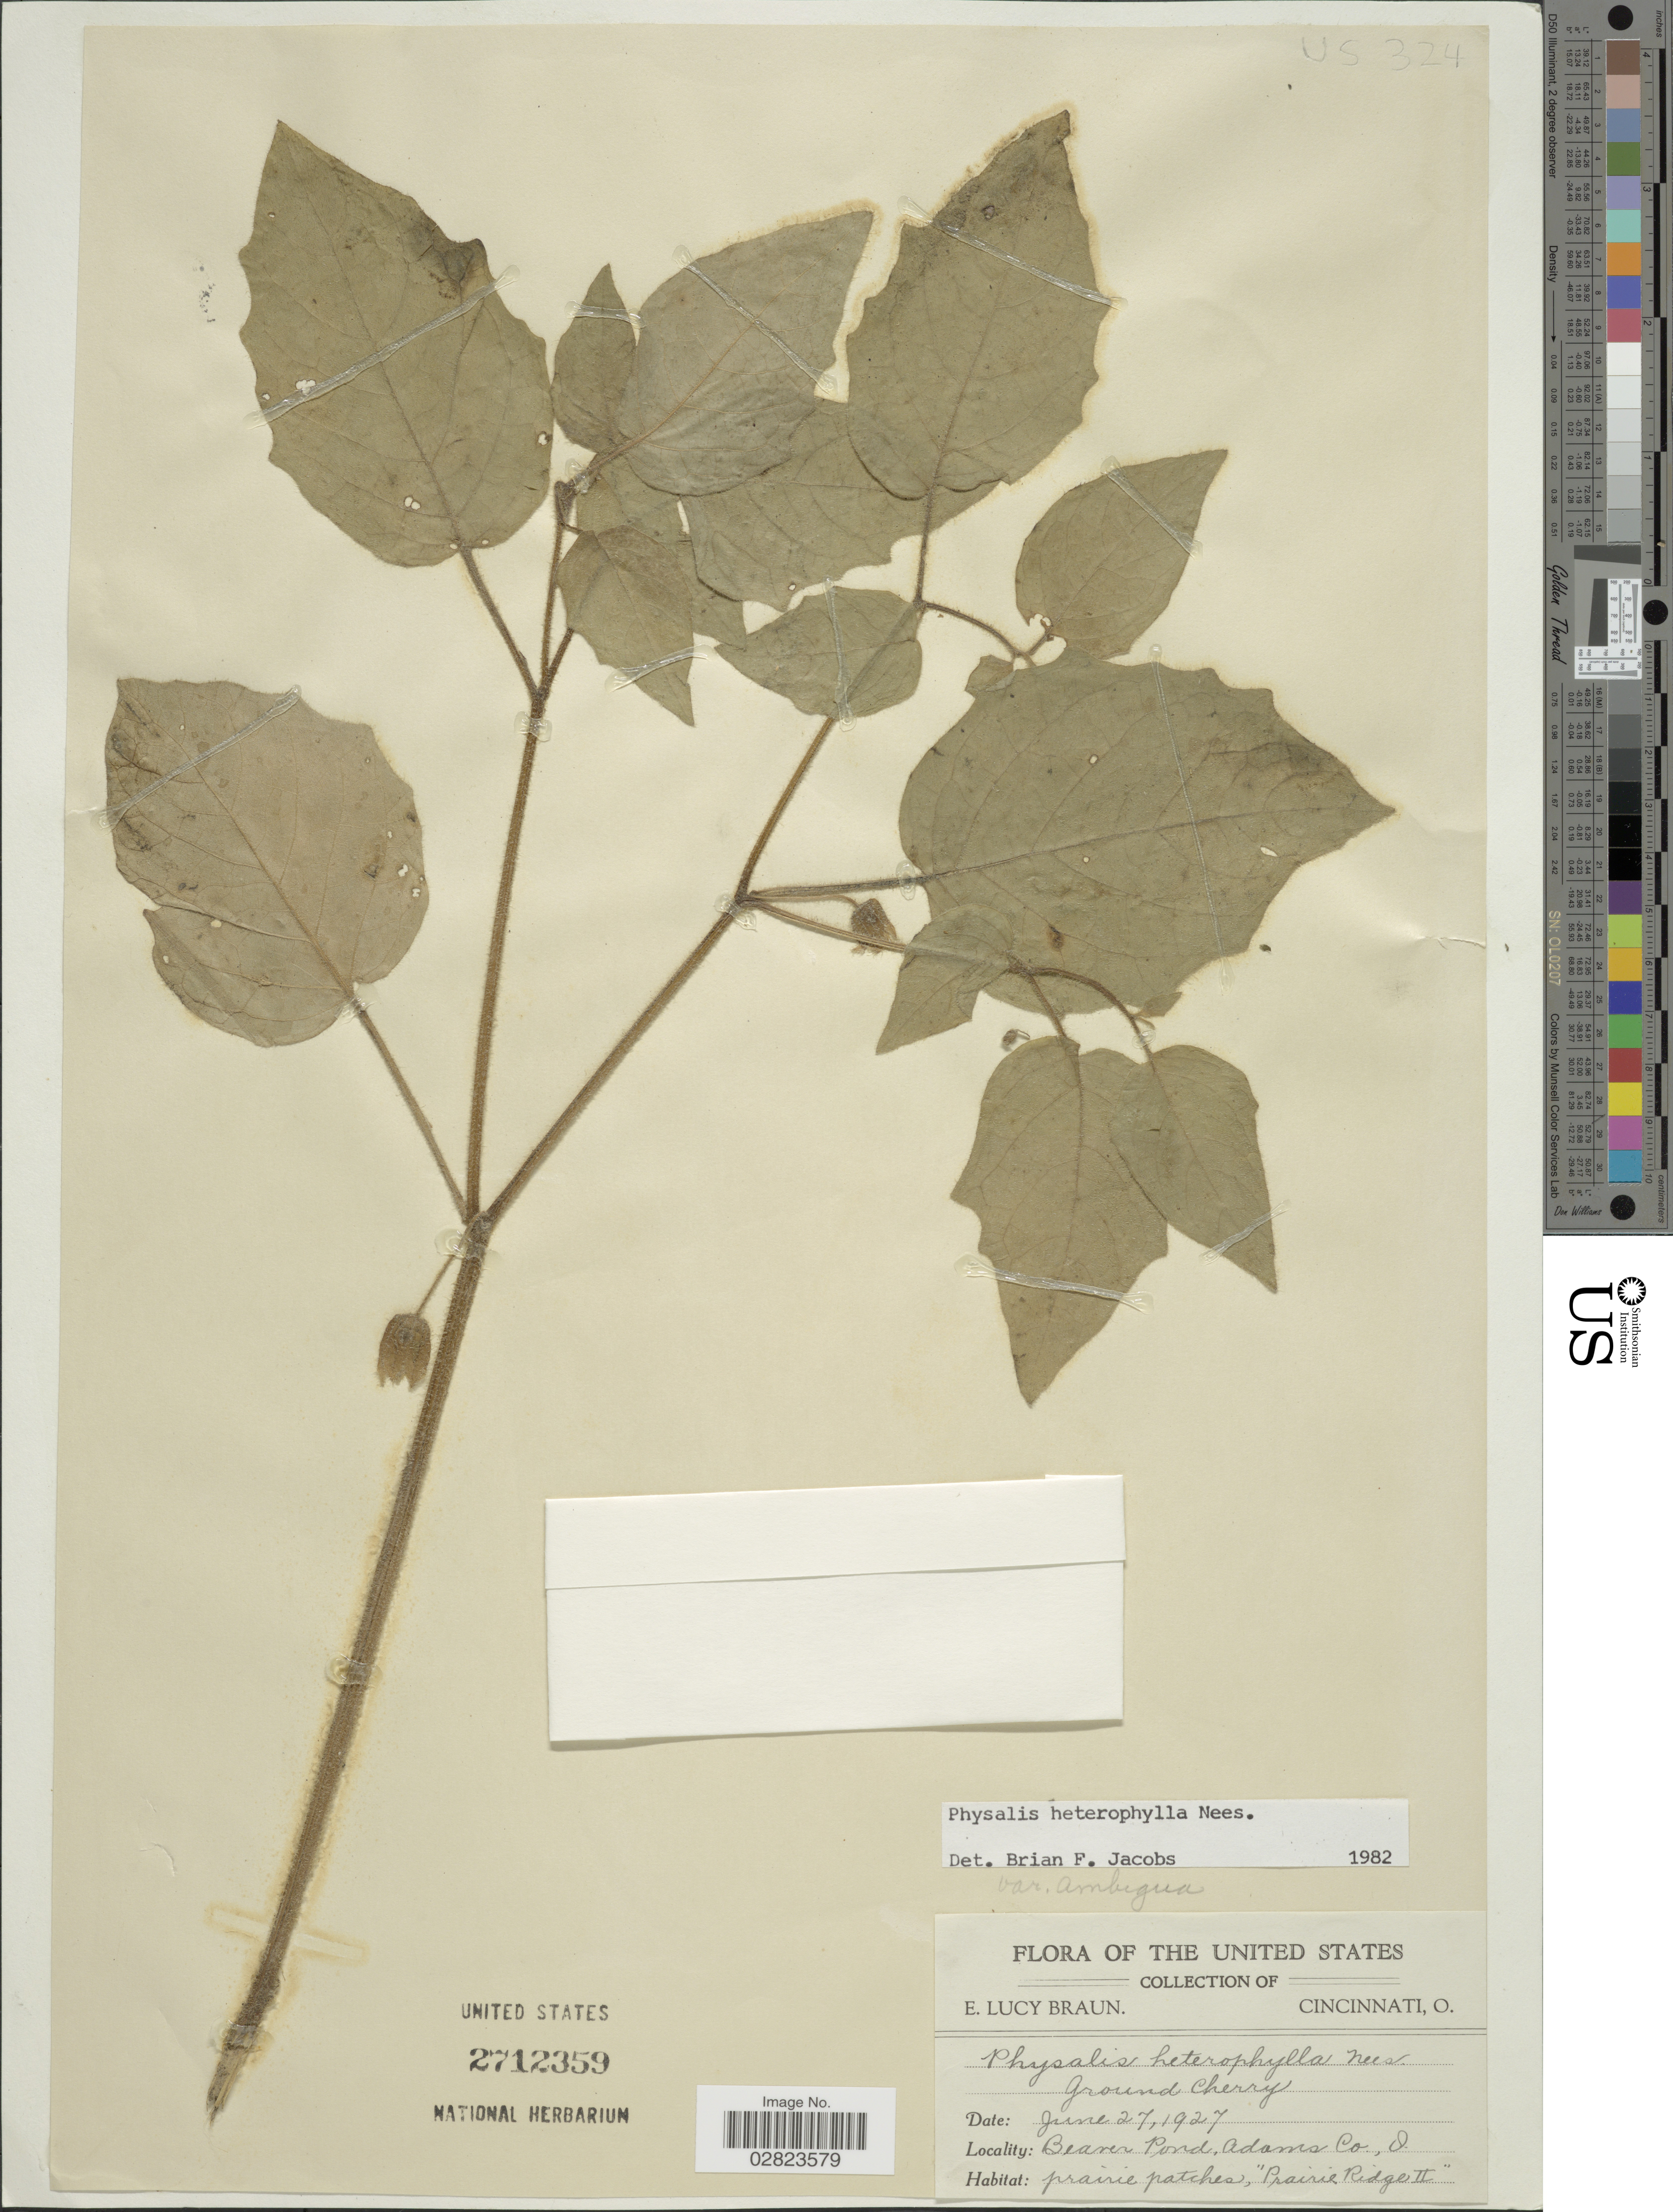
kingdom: Plantae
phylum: Tracheophyta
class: Magnoliopsida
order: Solanales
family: Solanaceae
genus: Physalis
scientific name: Physalis heterophylla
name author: Nees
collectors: E. L. Braun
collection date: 1927-06-27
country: United States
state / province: Ohio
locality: Beaver Pond, Adams Co.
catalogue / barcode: US 2712359